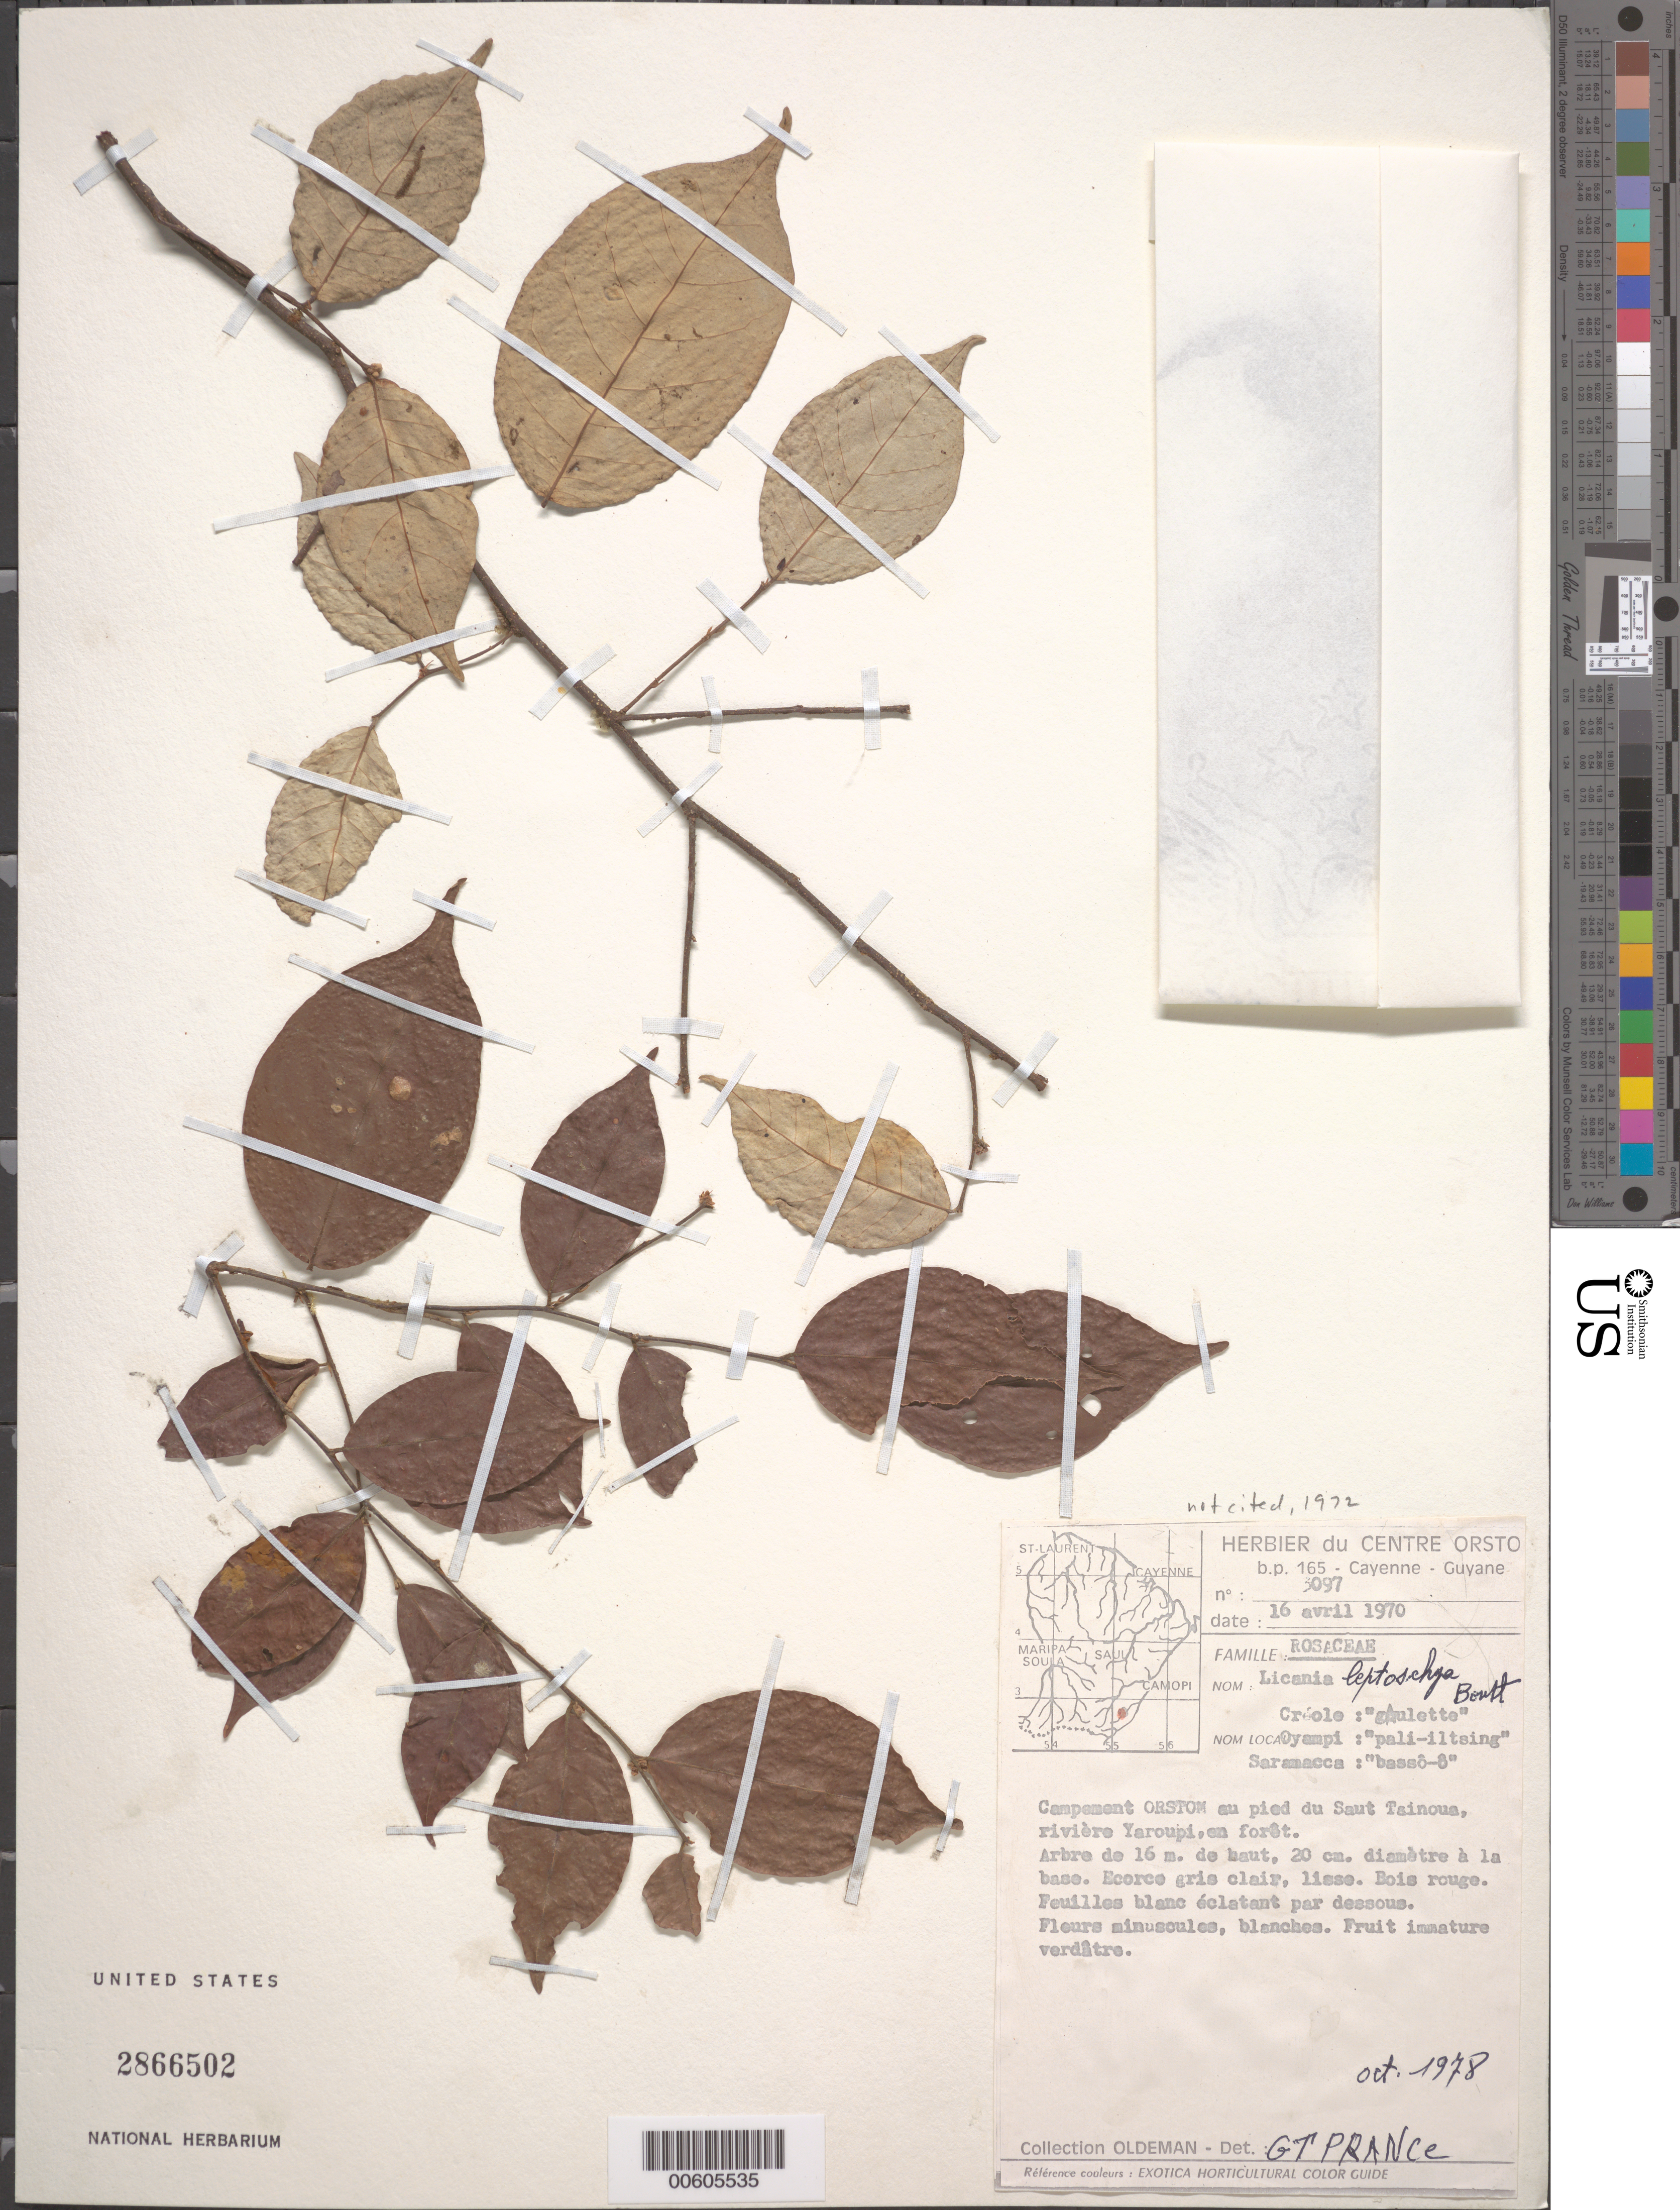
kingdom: Plantae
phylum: Tracheophyta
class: Magnoliopsida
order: Malpighiales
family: Chrysobalanaceae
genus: Licania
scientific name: Licania leptostachya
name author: Benth.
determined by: Prance, G. T.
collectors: R. Oldeman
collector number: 3097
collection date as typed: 16-Apr-70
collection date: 1970-04-16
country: French Guiana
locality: Saut Tainoua, Yaroupi R., ORSTOM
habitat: Foret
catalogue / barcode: US 2866502